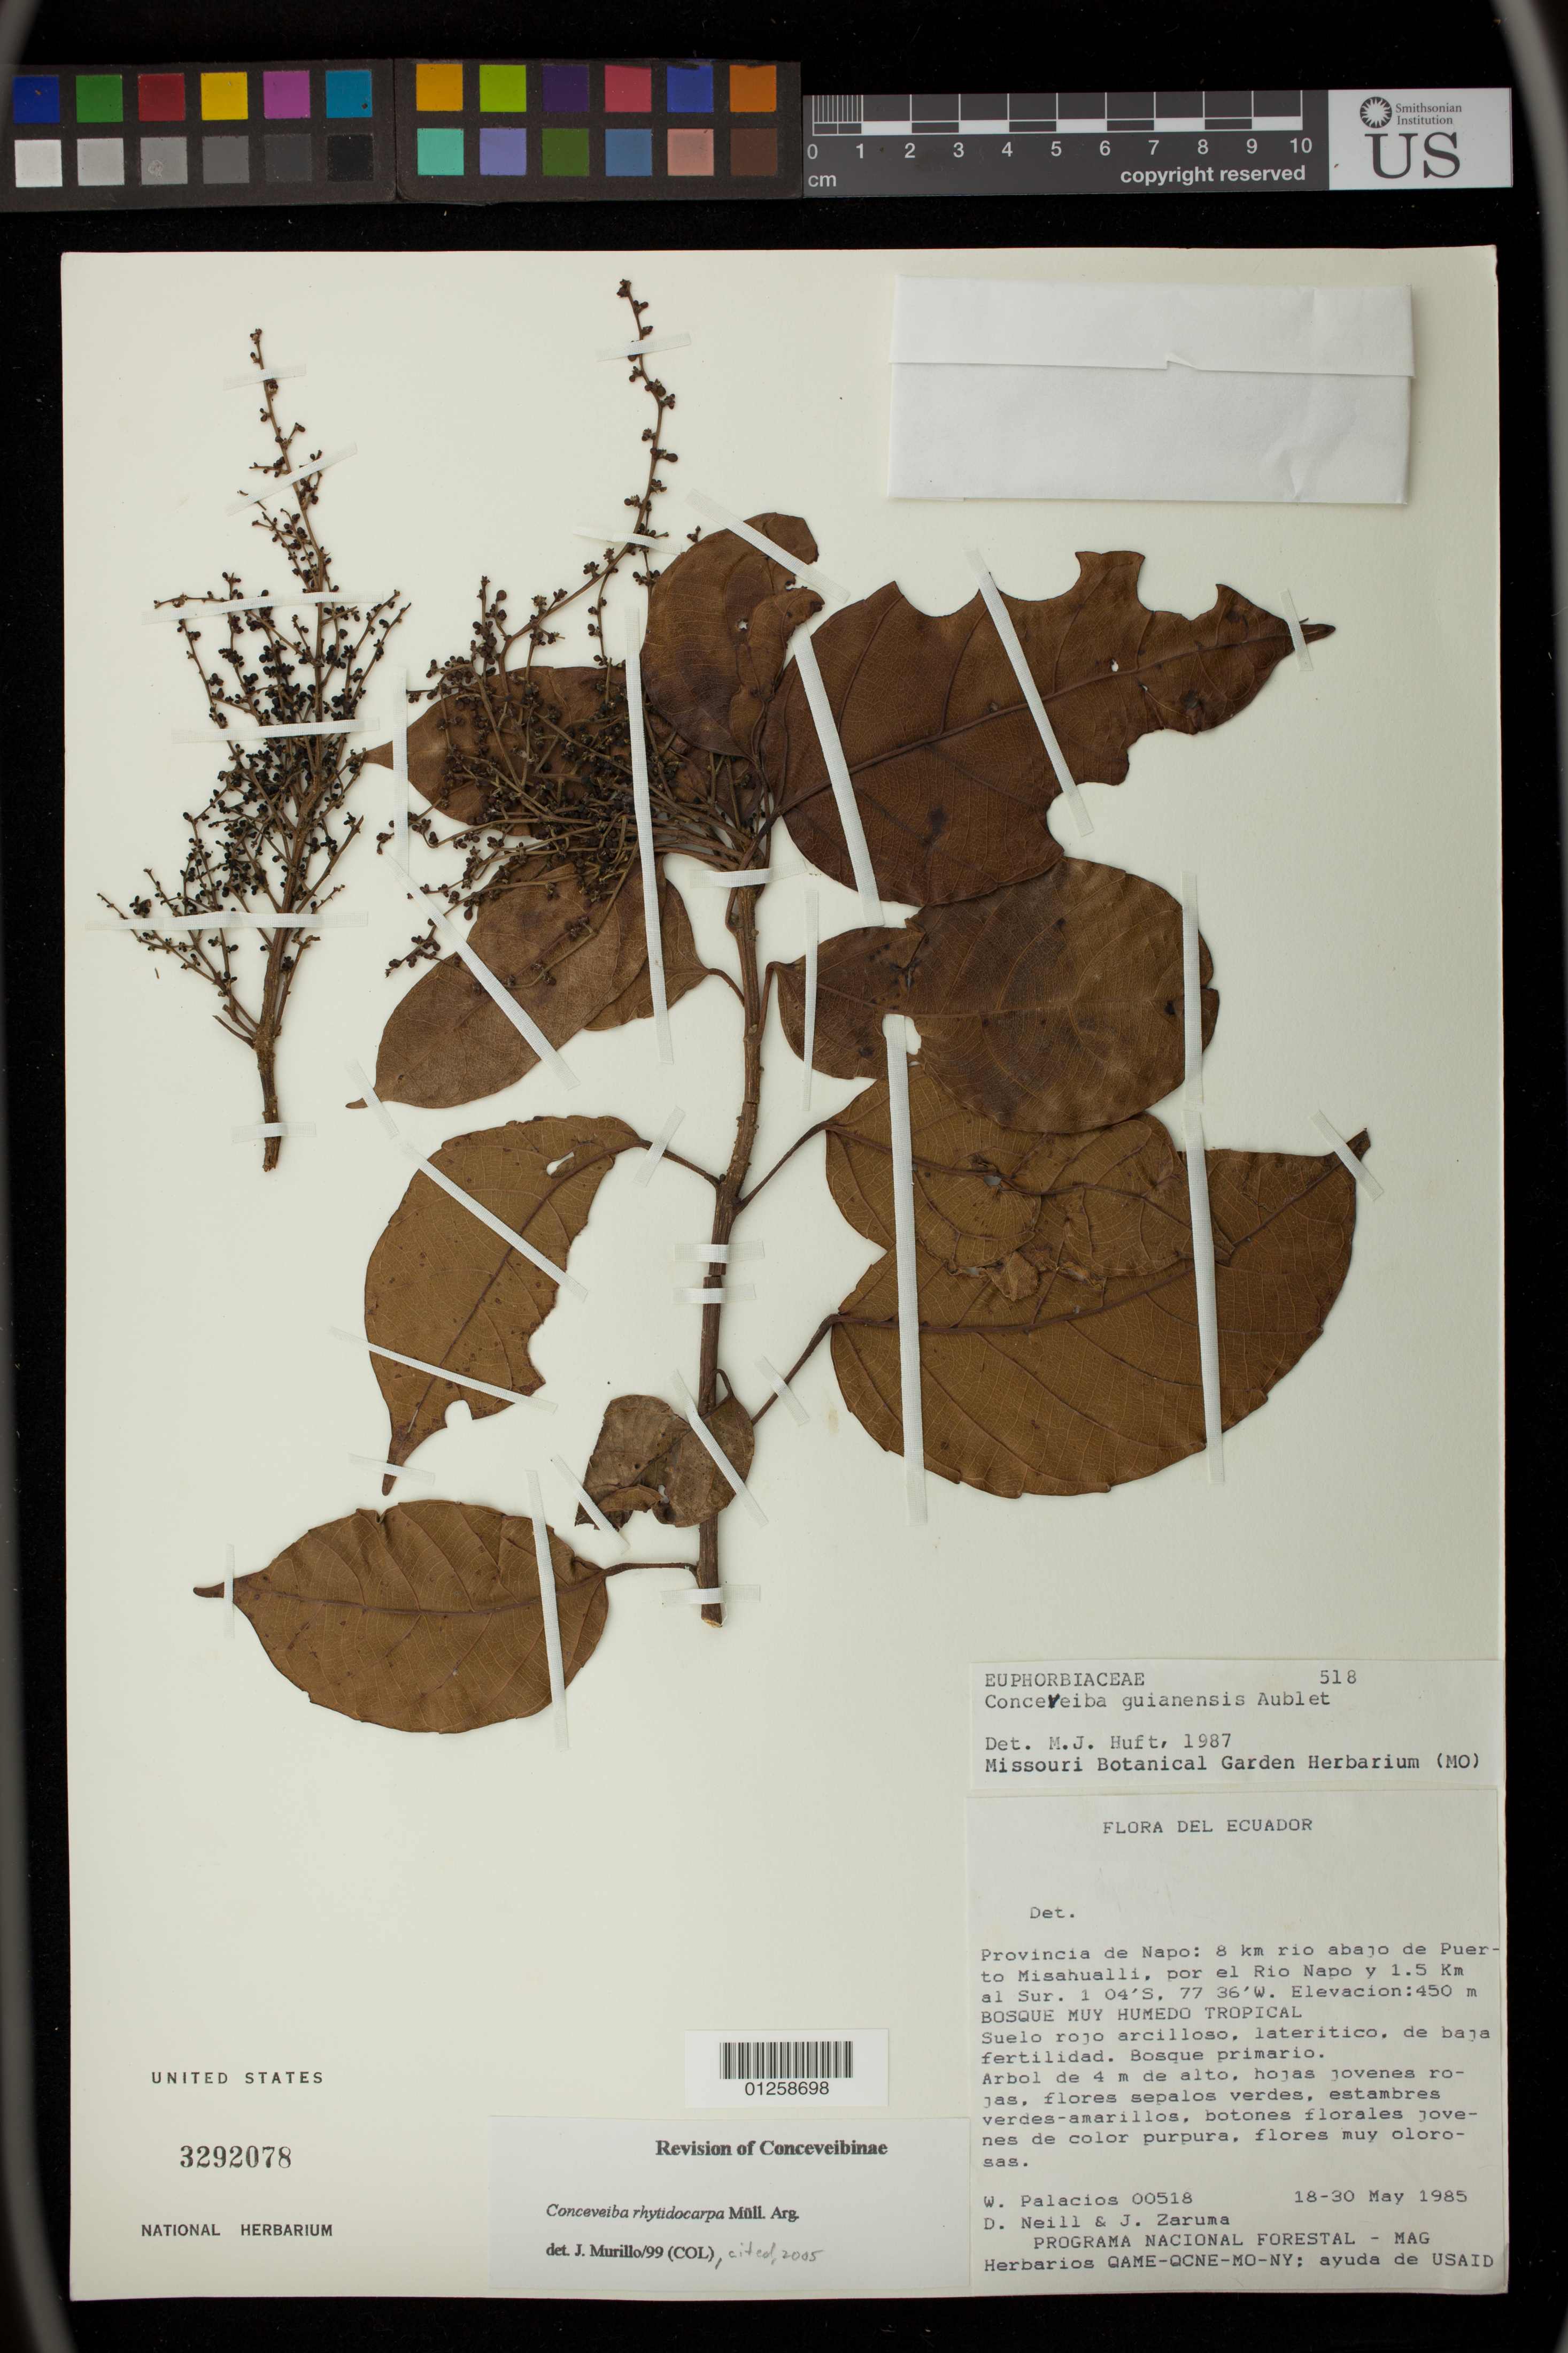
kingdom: Plantae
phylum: Tracheophyta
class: Magnoliopsida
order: Malpighiales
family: Euphorbiaceae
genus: Conceveiba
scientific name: Conceveiba rhytidocarpa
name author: Müll. Arg.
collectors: W. Palacios, D. A. Neill & J. Zaruma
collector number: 518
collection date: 1985-05-18/1985-05-30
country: Ecuador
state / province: Napo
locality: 8 km rio abajo de Puerto Misahualli, por el Rio Napo y 1.5 Km al Sur.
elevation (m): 450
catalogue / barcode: US 3292078